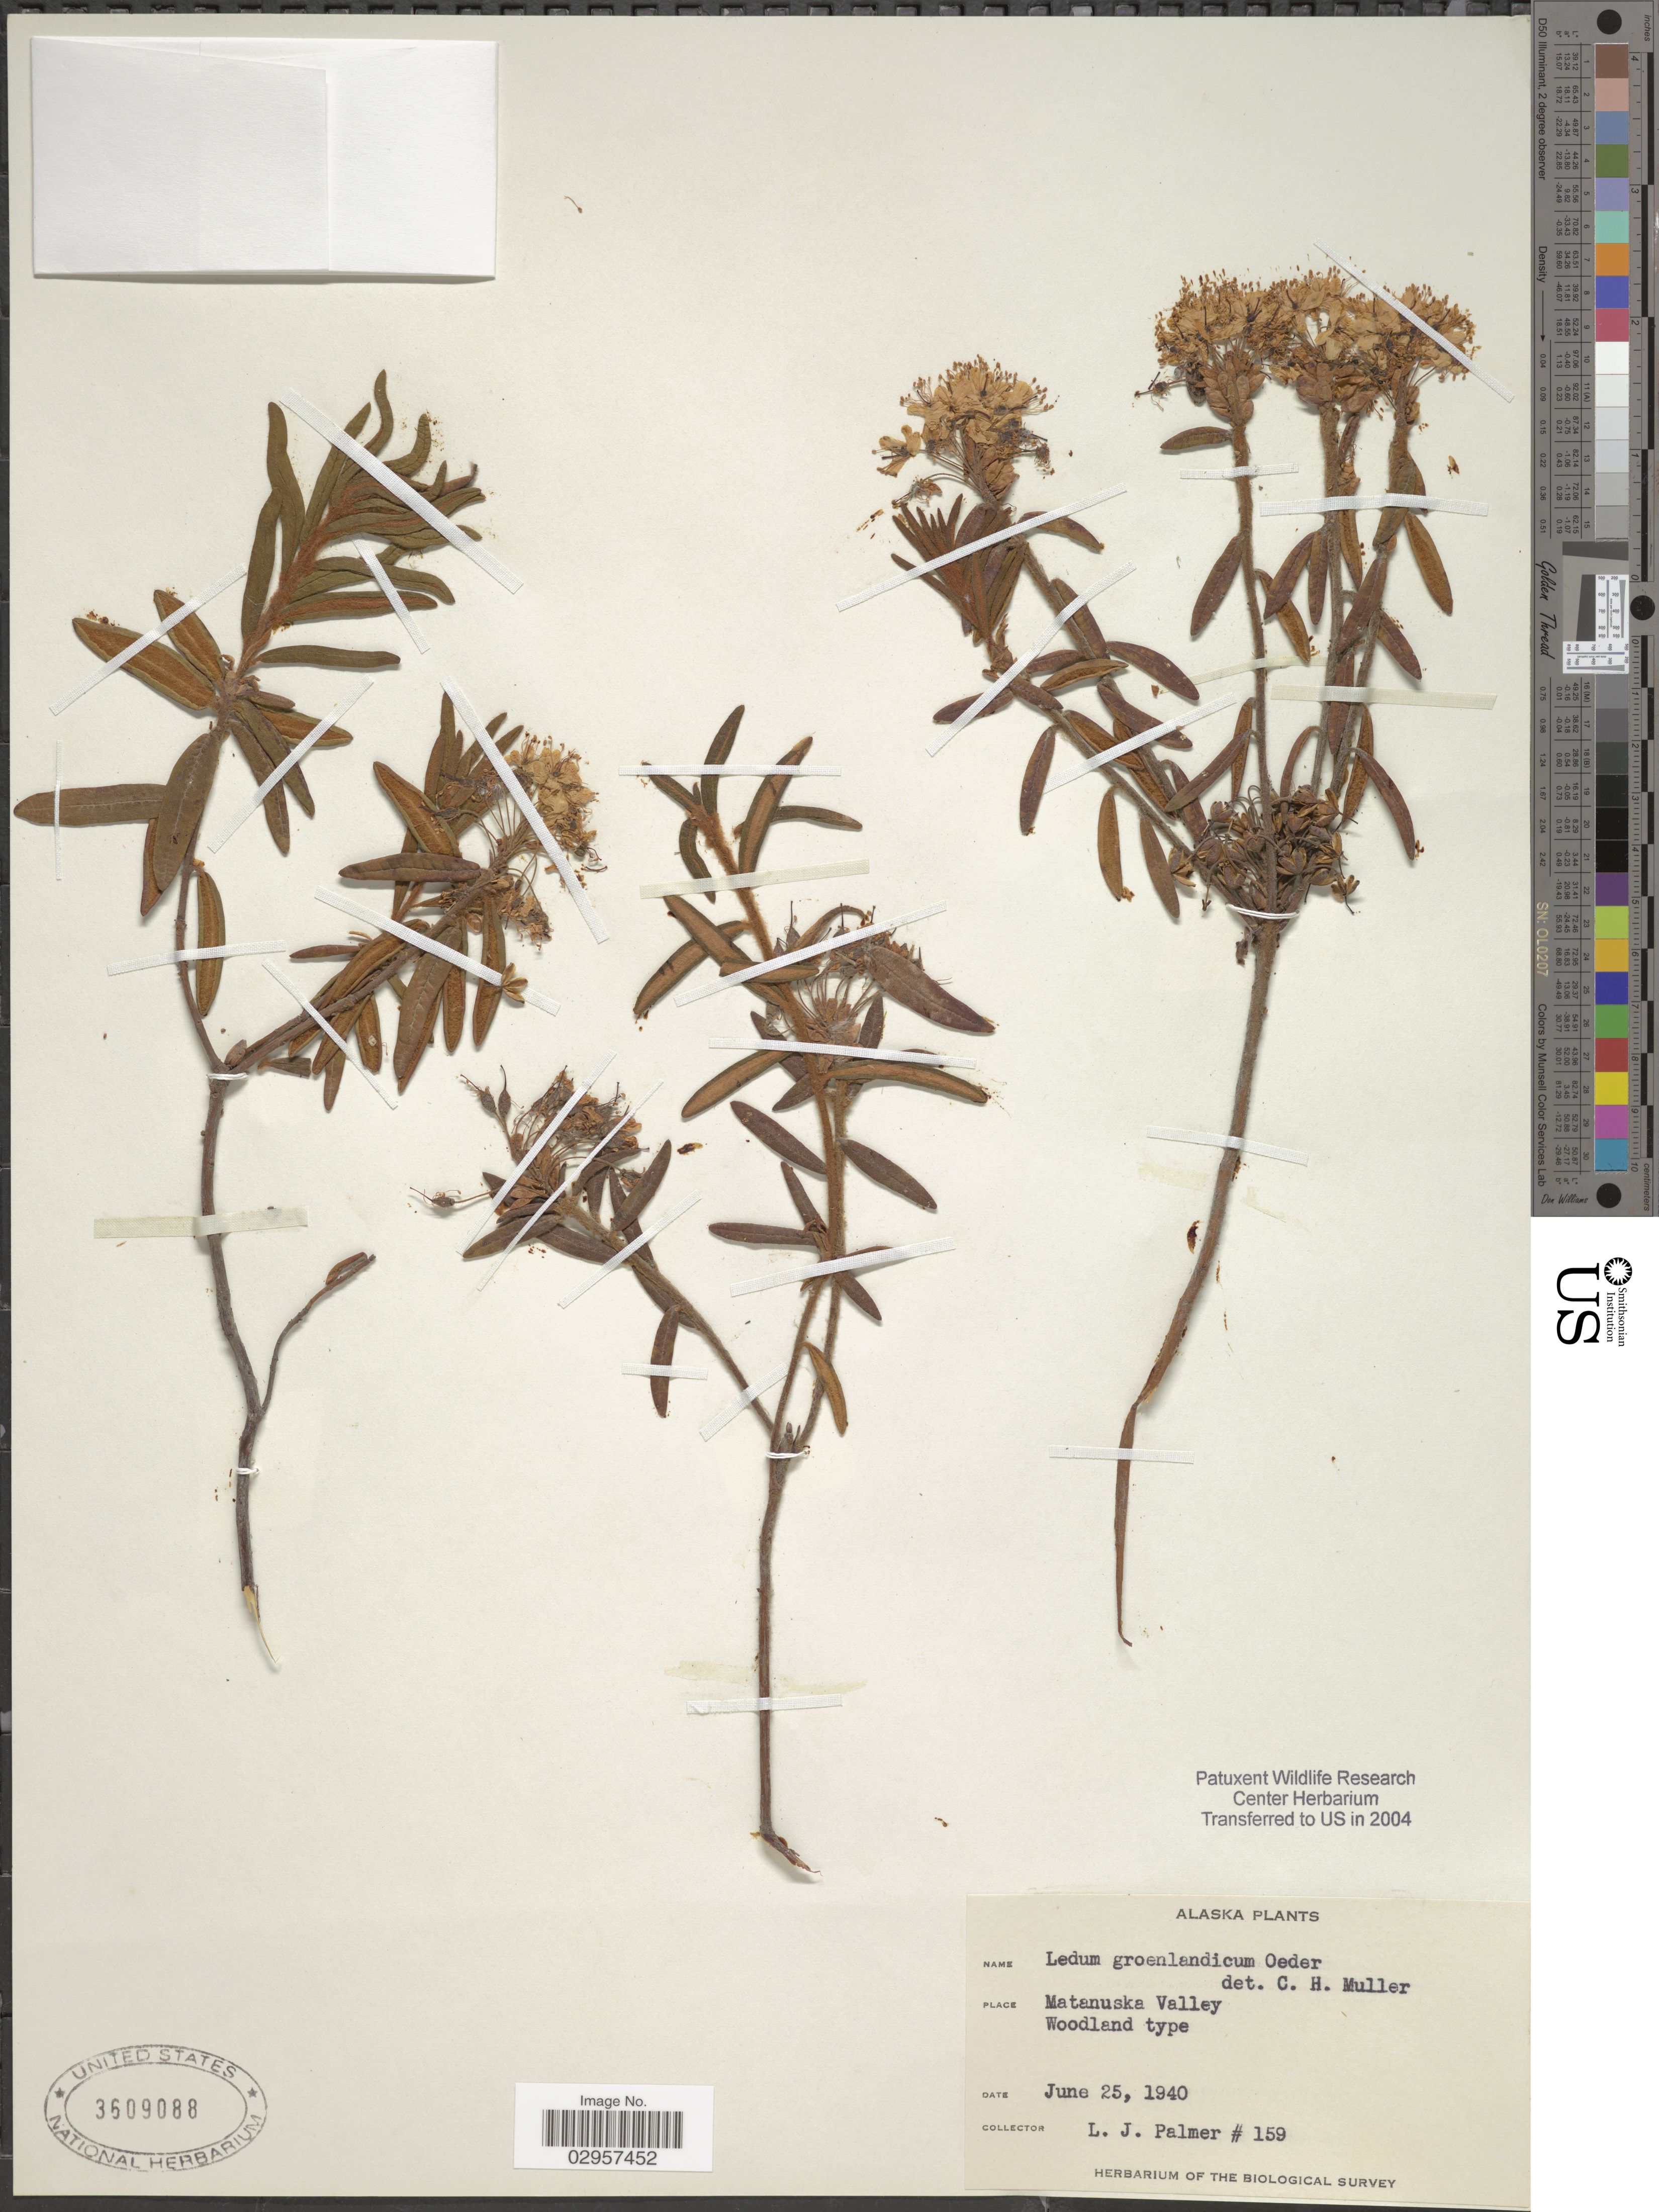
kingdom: Plantae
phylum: Tracheophyta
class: Magnoliopsida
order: Ericales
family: Ericaceae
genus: Ledum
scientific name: Ledum groenlandicum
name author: Oeder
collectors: L. J. Palmer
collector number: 159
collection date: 1940-06-25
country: United States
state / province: Alaska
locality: Matanuska Valley, Woodland type.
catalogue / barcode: US 3609088